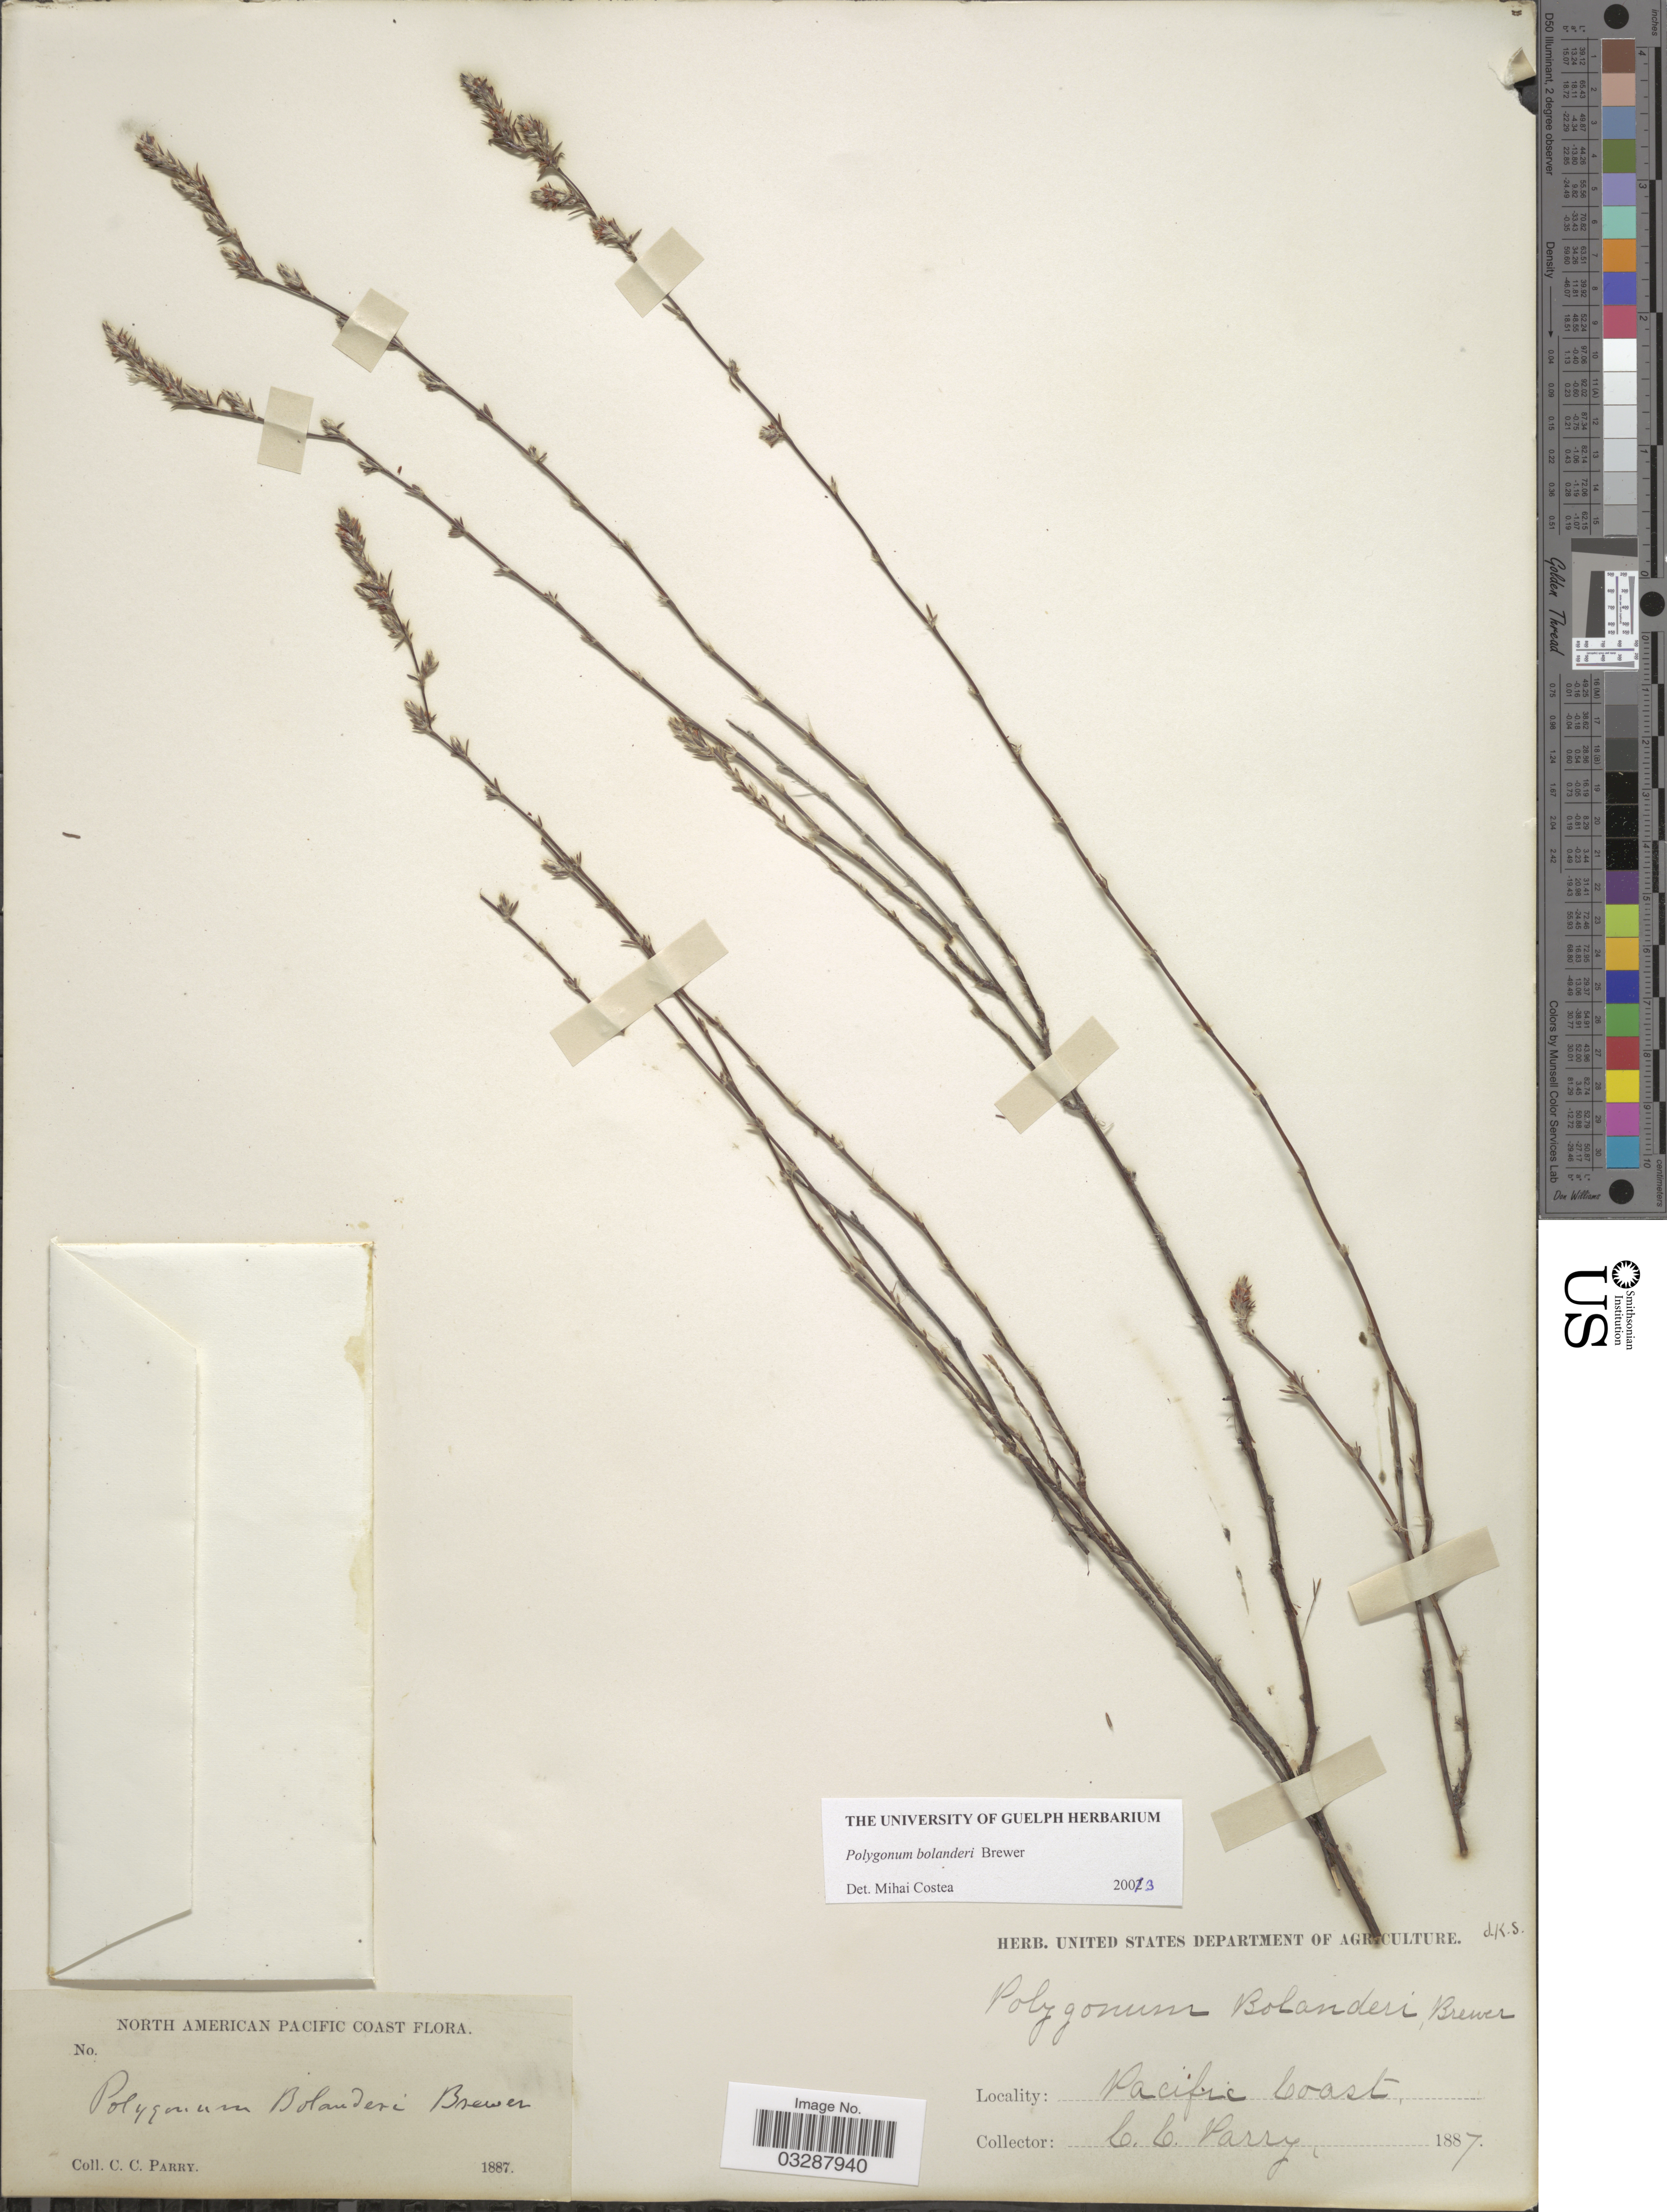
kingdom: Plantae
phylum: Tracheophyta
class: Magnoliopsida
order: Caryophyllales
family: Polygonaceae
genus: Polygonum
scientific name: Polygonum bolanderi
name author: W.H. Brewer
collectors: C. C. Parry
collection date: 1887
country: United States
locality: North American Pacific Coast.